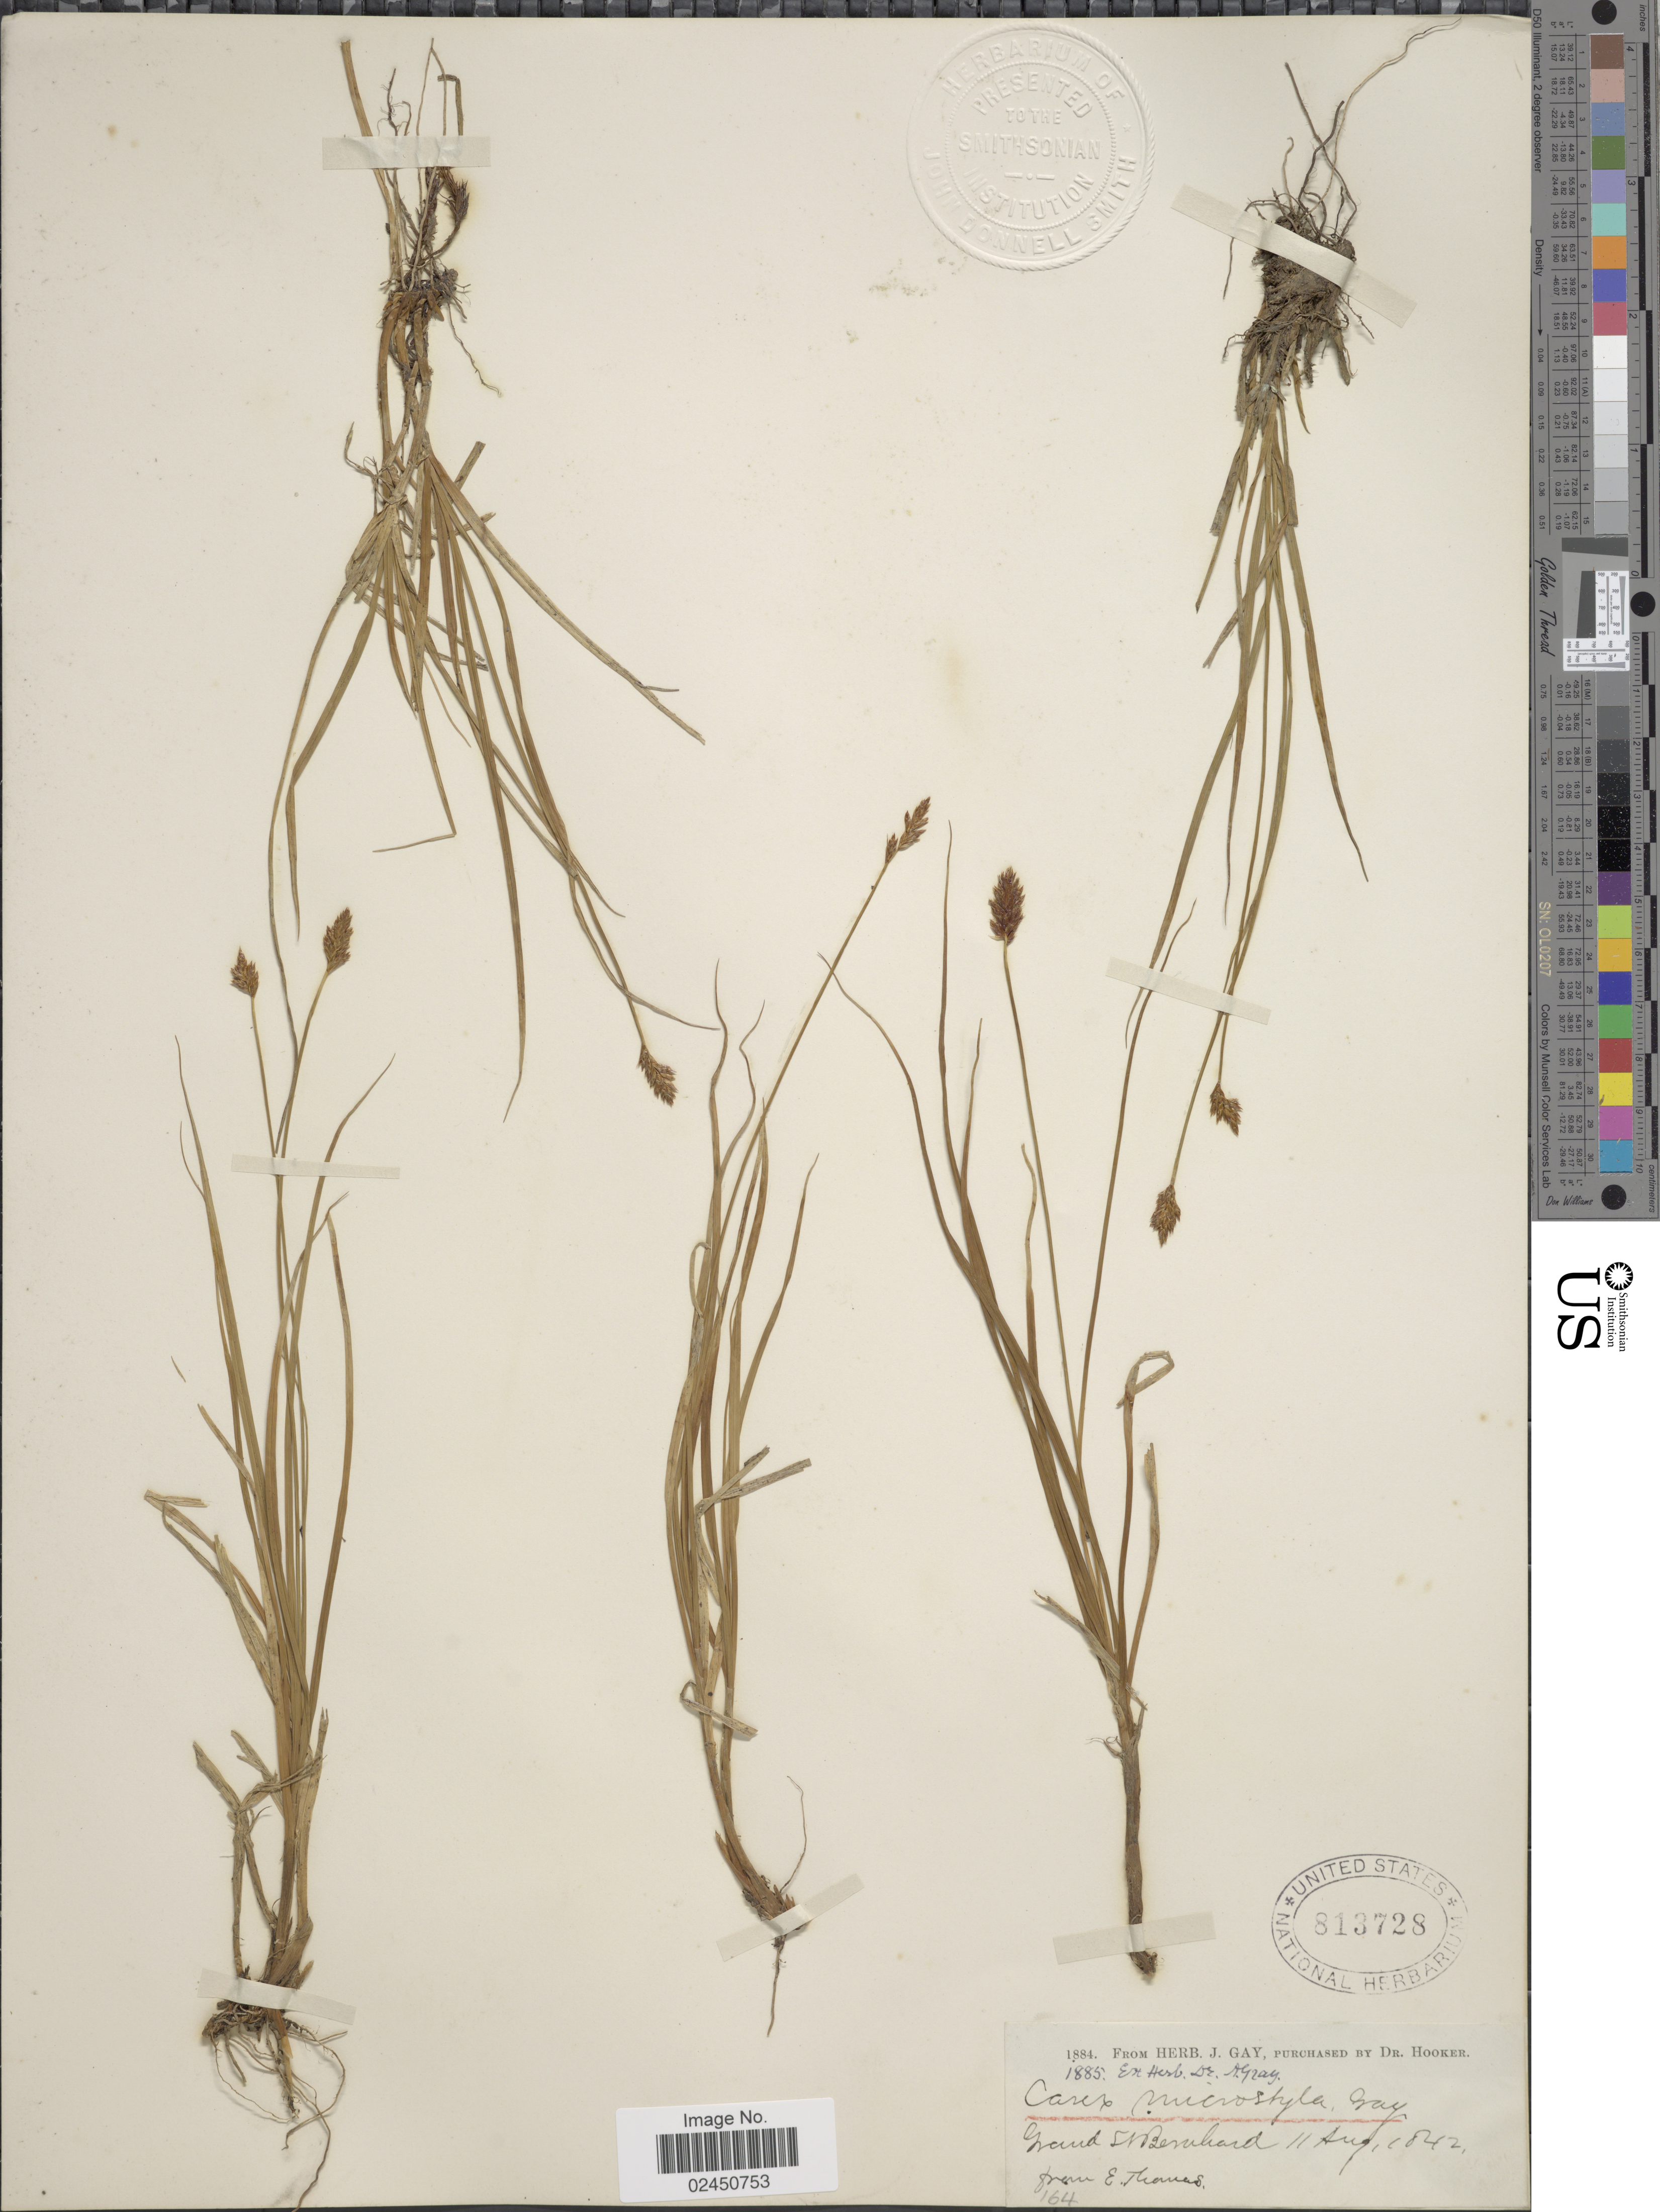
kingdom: Plantae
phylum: Tracheophyta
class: Liliopsida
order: Poales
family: Cyperaceae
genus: Carex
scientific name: Carex x microstyla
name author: J. Gay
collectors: E. Thomas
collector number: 164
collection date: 1842-08-11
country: Switzerland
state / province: Valais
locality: Grand St. Bernhard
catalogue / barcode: US 813728